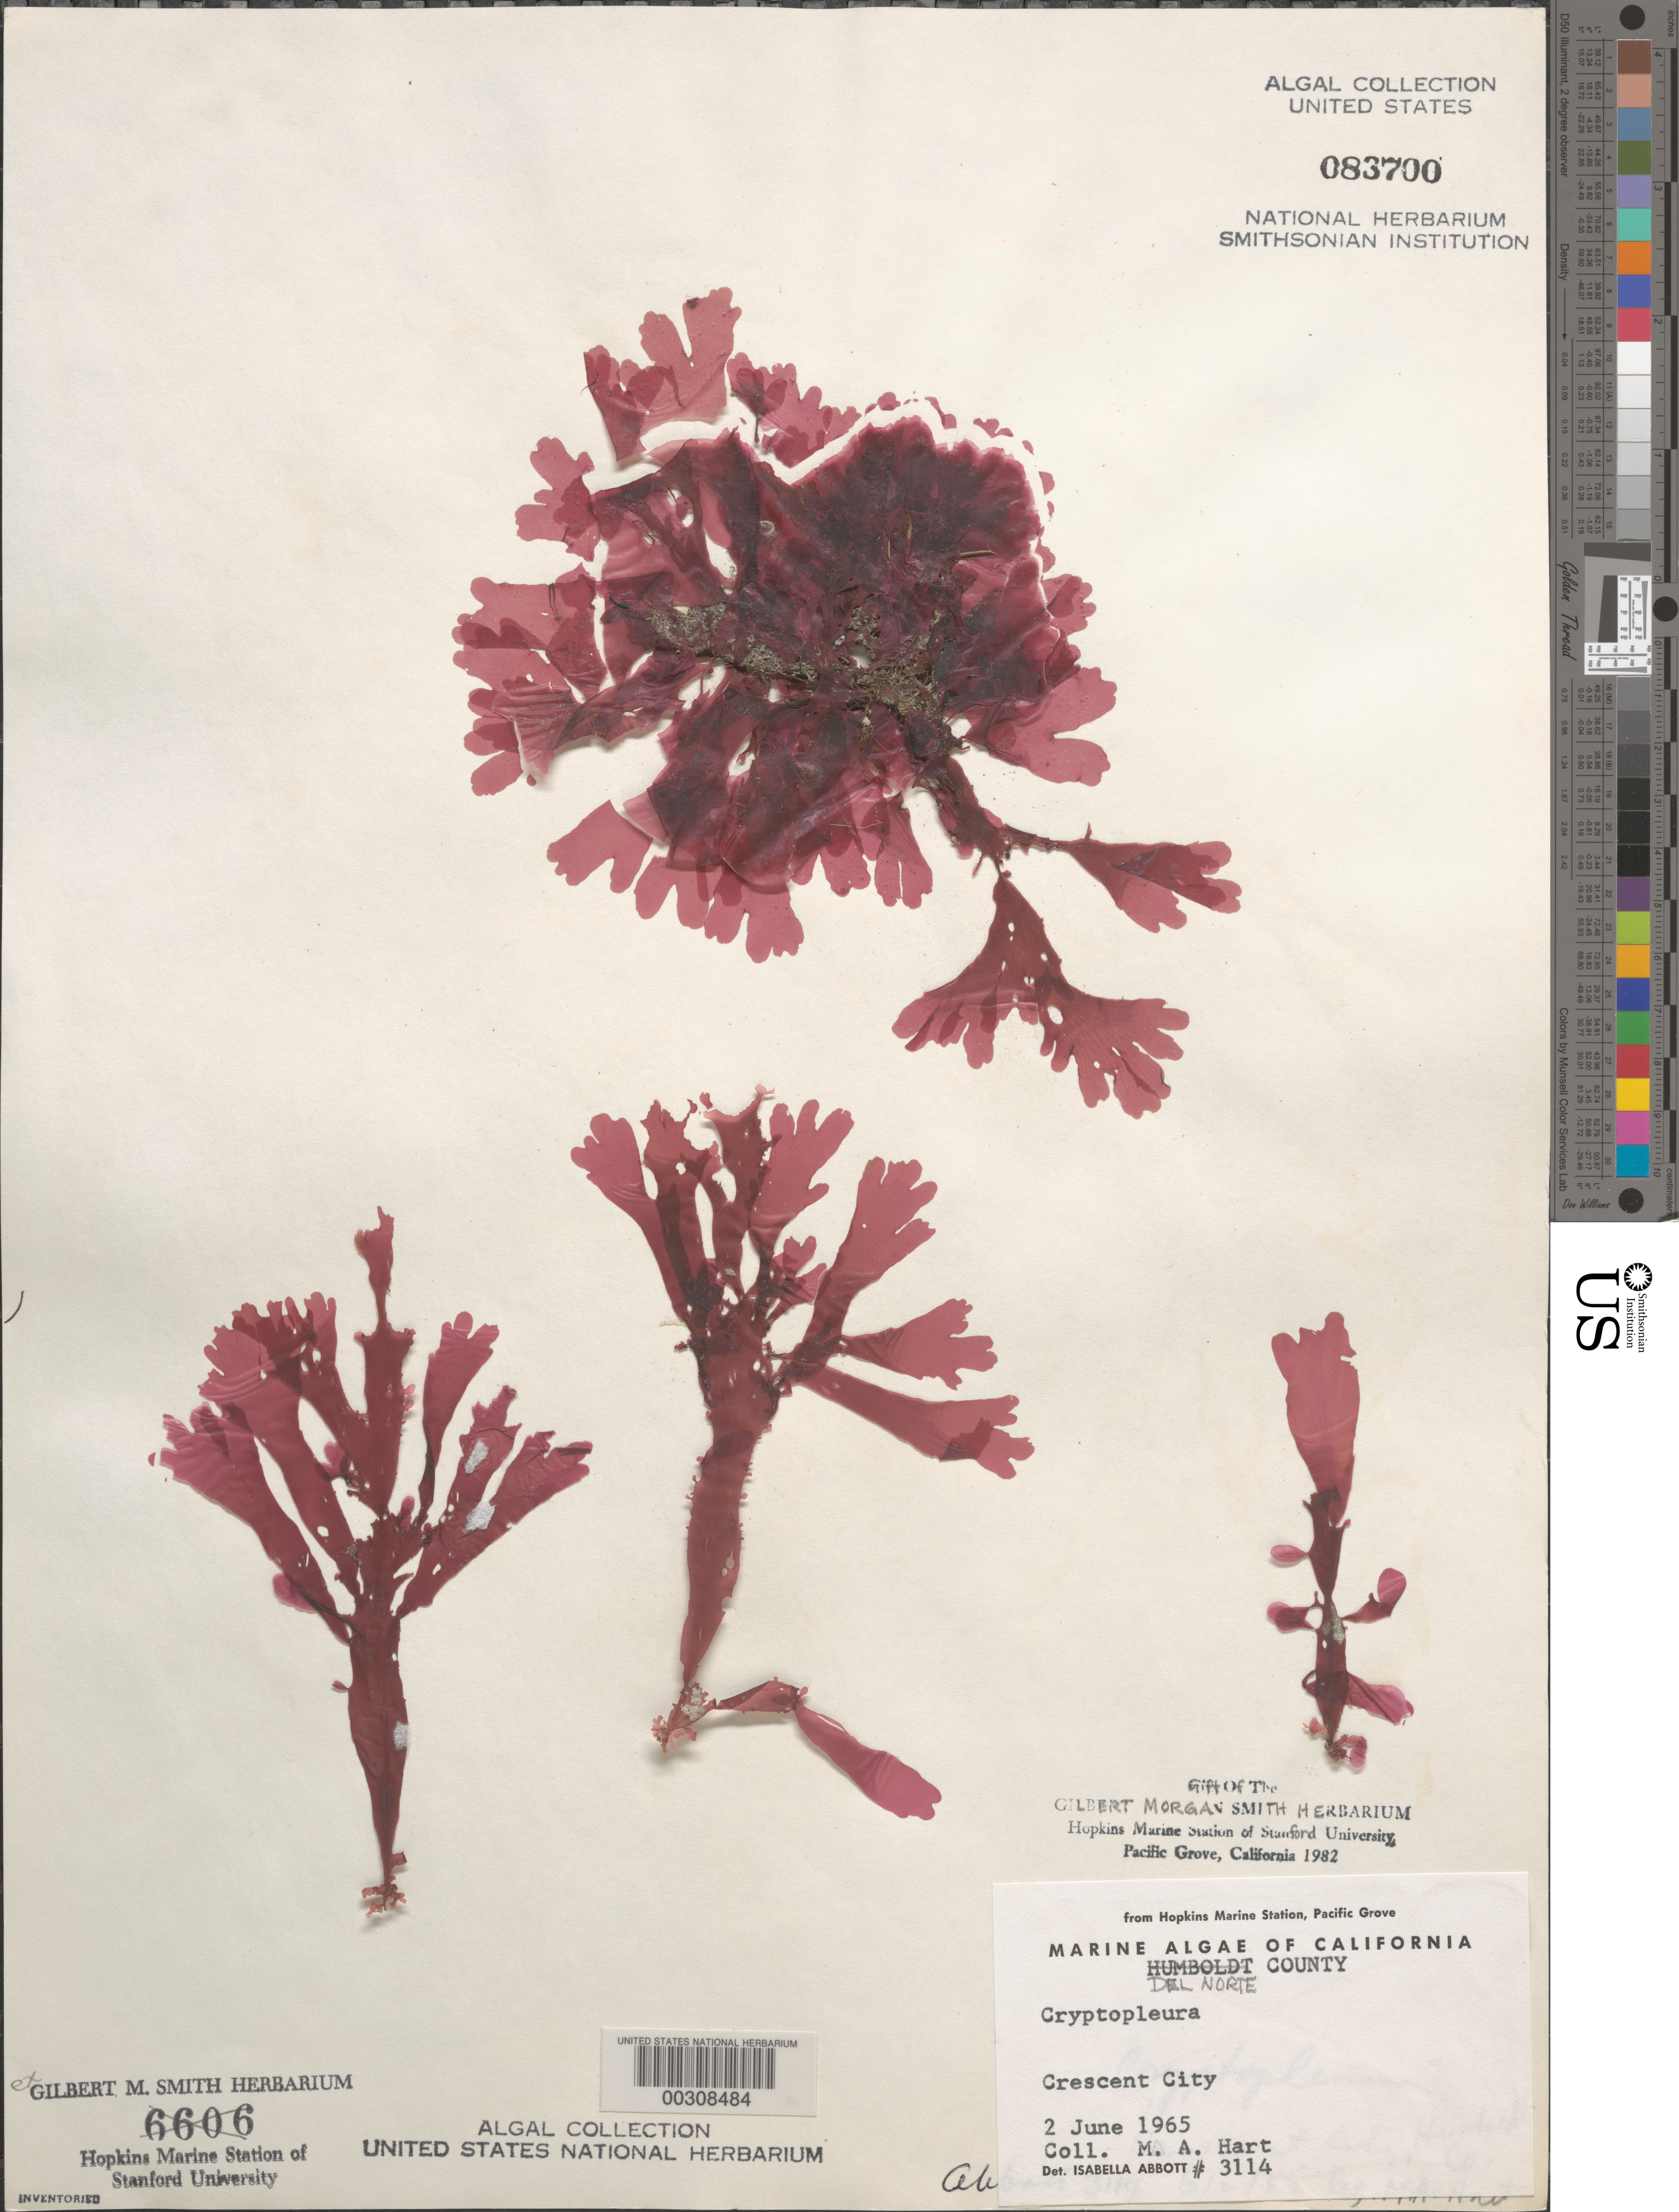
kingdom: Plantae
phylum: Rhodophyta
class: Florideophyceae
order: Ceramiales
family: Delesseriaceae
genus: Cryptopleura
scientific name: Cryptopleura sp.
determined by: Abbott, Isabella A.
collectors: M. A. Hart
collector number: IAA 3114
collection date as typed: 02 Jun 1965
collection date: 1965-06-02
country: United States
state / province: California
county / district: Del Norte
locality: Crescent City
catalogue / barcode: US 83700